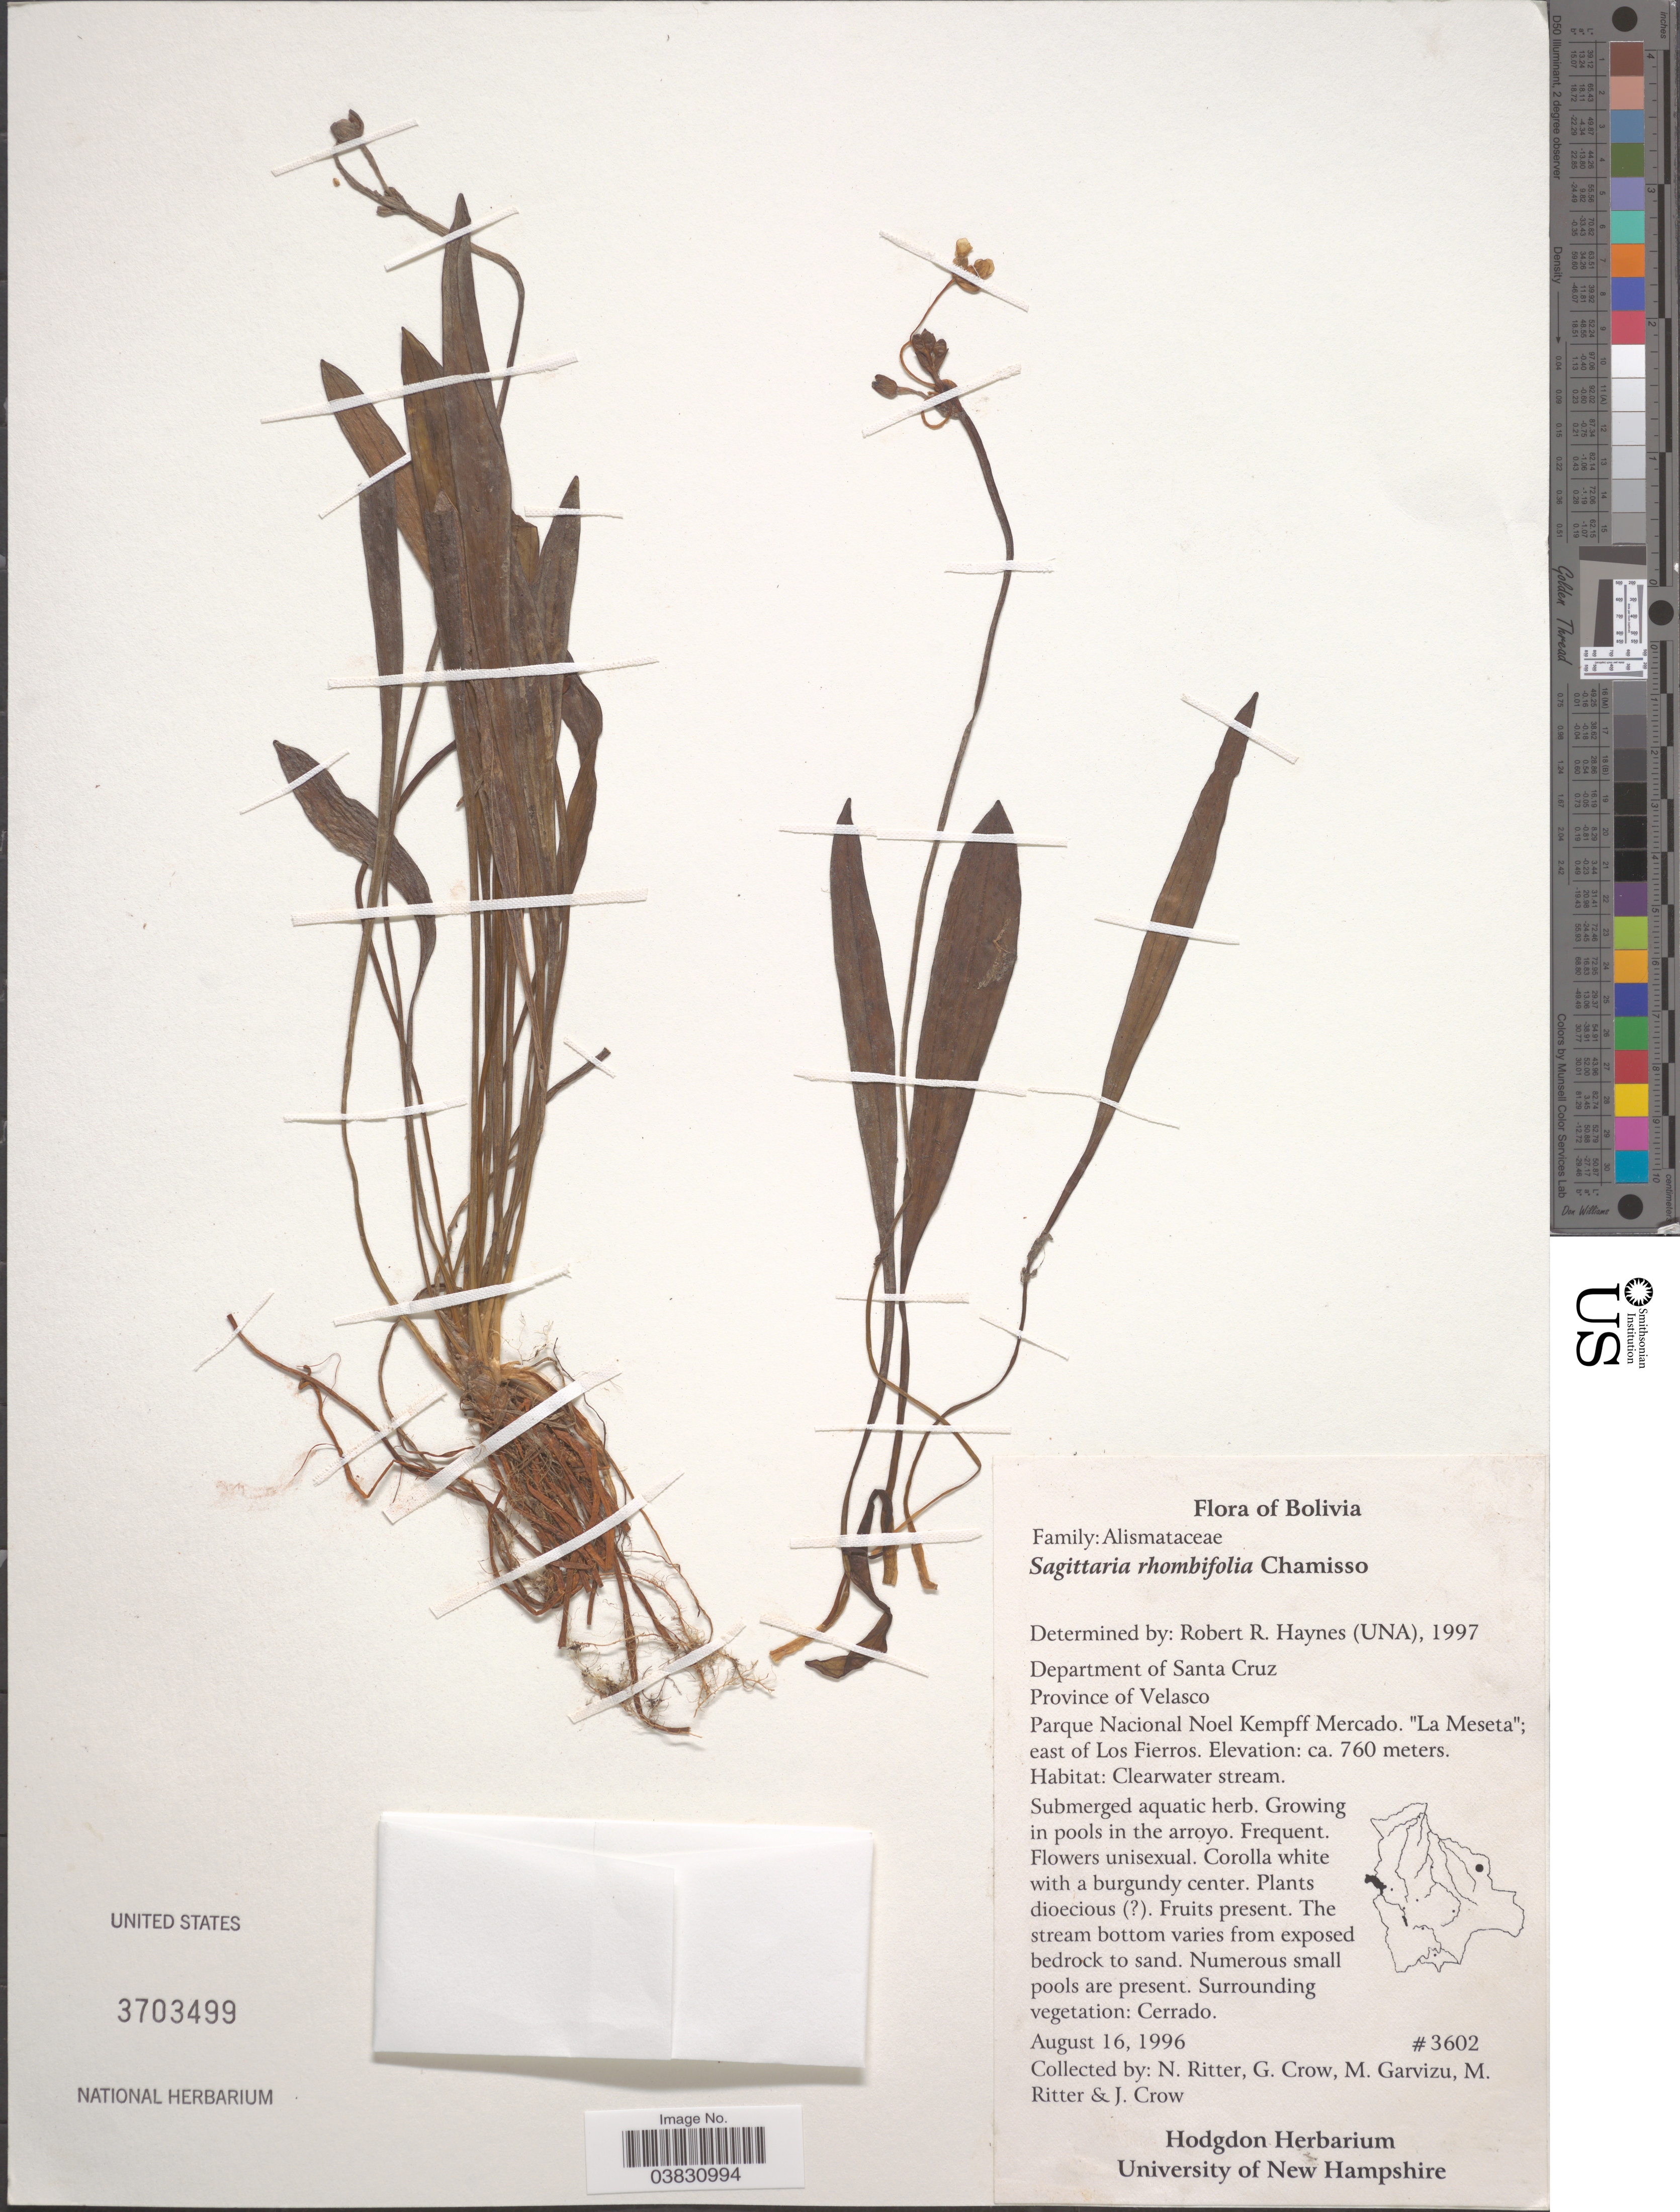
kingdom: Plantae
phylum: Tracheophyta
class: Liliopsida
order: Alismatales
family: Alismataceae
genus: Sagittaria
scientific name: Sagittaria rhombifolia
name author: Cham.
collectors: N. Ritter, G. Crow, M. Garvizu, M. Ritter & J. Crow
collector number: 3602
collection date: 1996-08-16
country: Bolivia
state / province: Santa Cruz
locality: Department of Santa Cruz. Province of Velasco. Parque Nacional Noel Kempff Mercado. "La Meseta"; east of Los Fierros.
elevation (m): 760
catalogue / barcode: US 3703499